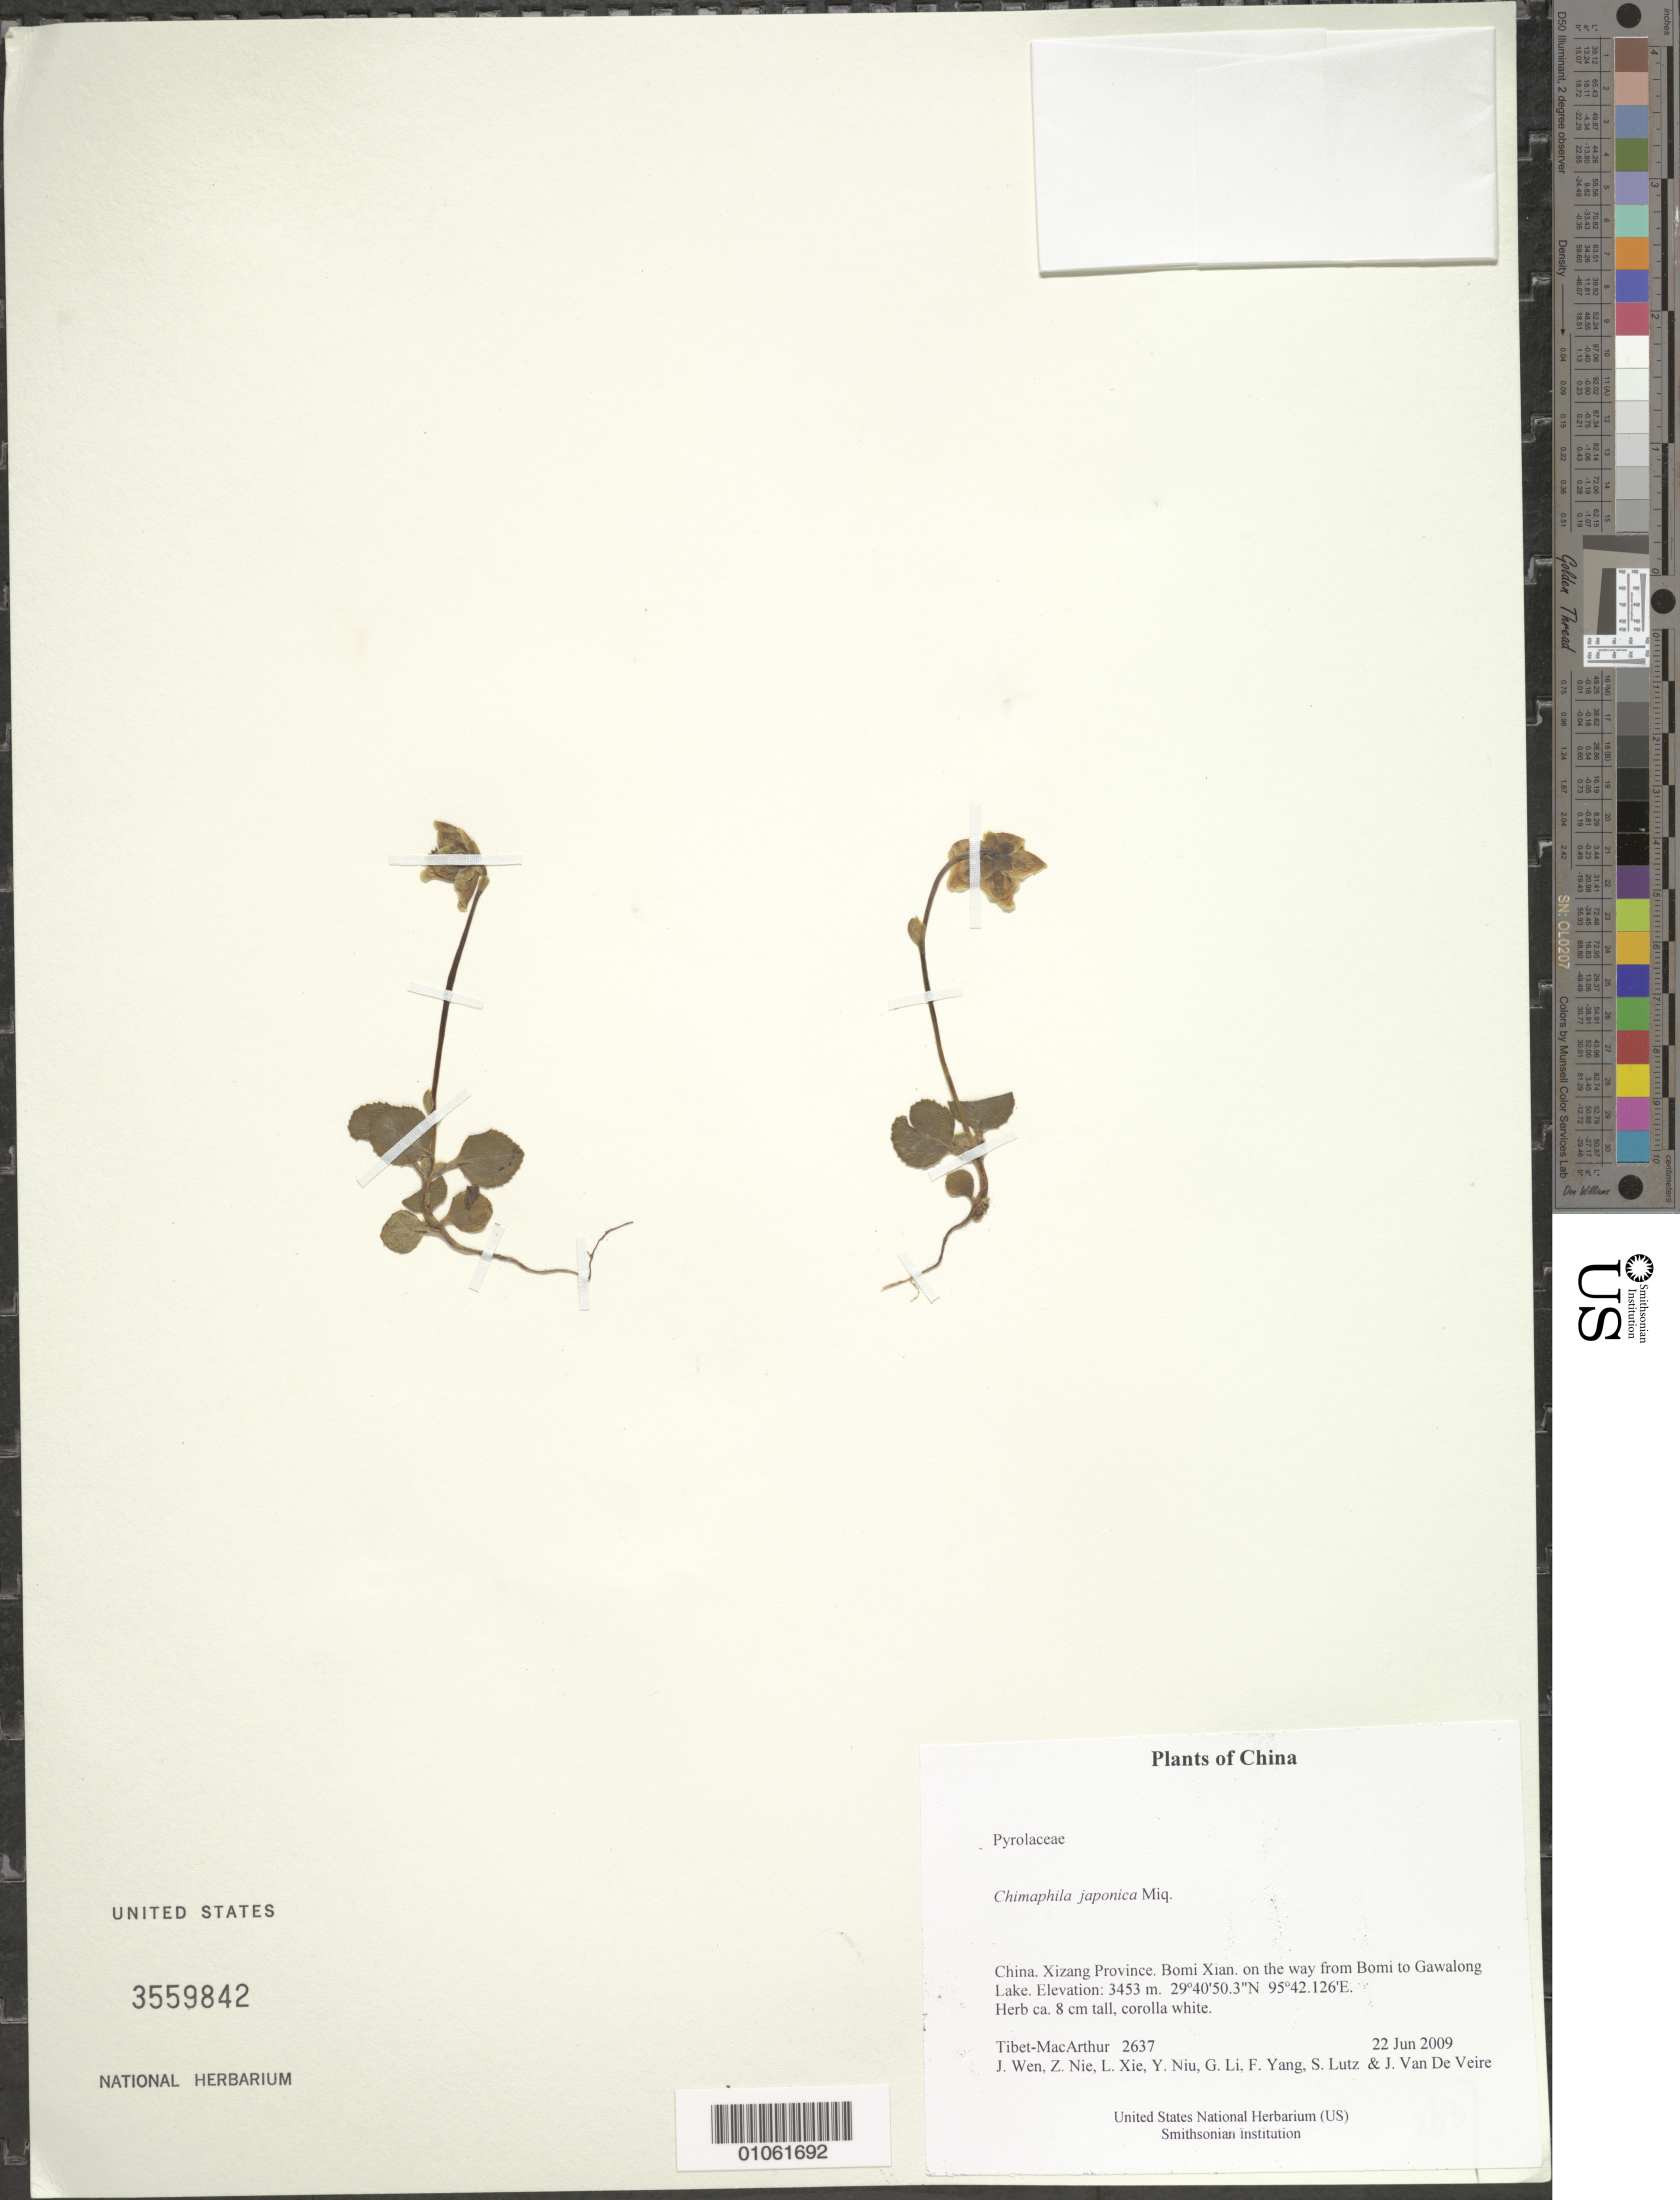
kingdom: Plantae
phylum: Tracheophyta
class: Magnoliopsida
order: Ericales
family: Ericaceae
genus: Chimaphila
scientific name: Chimaphila japonica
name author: Miq.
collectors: Tibet-MacArthur, J. Wen, Z. Nie, L. Xie, Y. Niu, G. Li, F. Yang, S. Lutz & J. Van De Veire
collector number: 2637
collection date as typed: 22 Jun 2009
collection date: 2009-06-22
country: China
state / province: Xizang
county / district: Bomi Xian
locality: on the way from Bomi to Gawalong Lake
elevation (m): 3453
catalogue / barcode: US 3559842